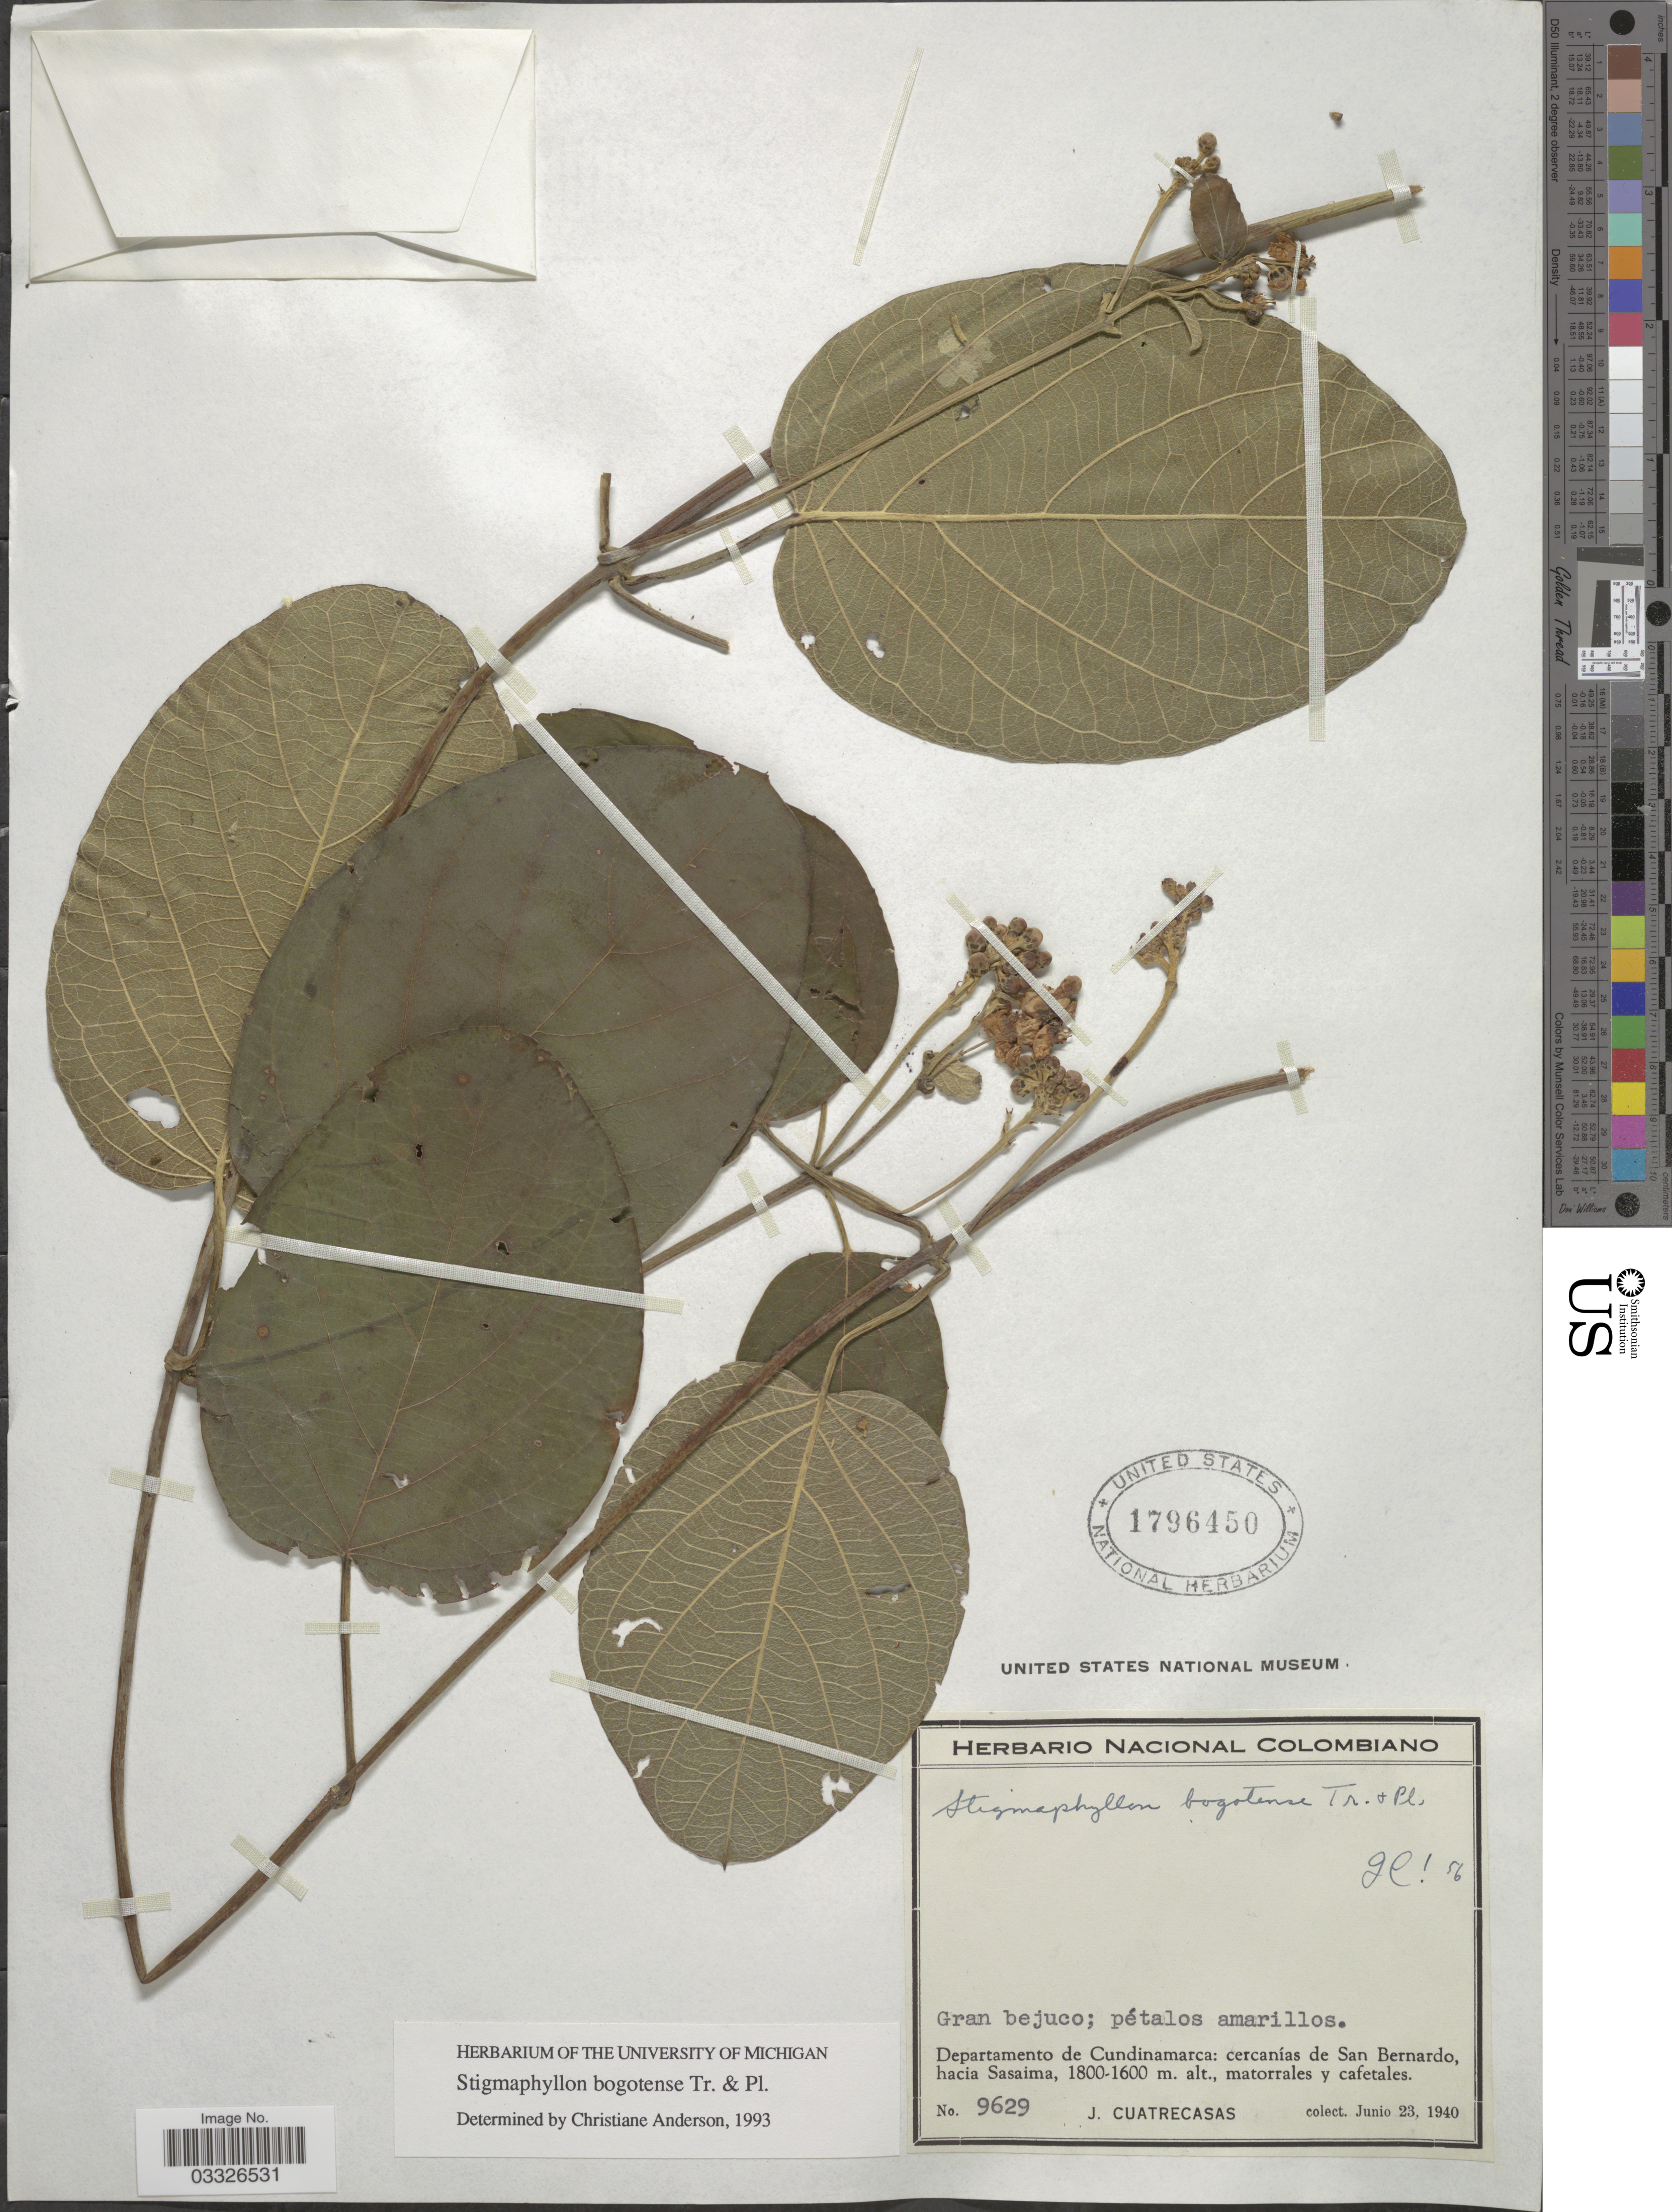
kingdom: Plantae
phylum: Tracheophyta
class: Magnoliopsida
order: Malpighiales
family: Malpighiaceae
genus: Stigmaphyllon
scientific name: Stigmaphyllon bogotense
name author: Triana & Planch.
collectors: J. Cuatrecasas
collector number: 9629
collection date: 1940-06-23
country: Colombia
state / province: Cundinamarca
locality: Departamento de Cundinamarca: cercanías de San Bernardo, hacia Sasaima.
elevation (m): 1600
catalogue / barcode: US 1796450